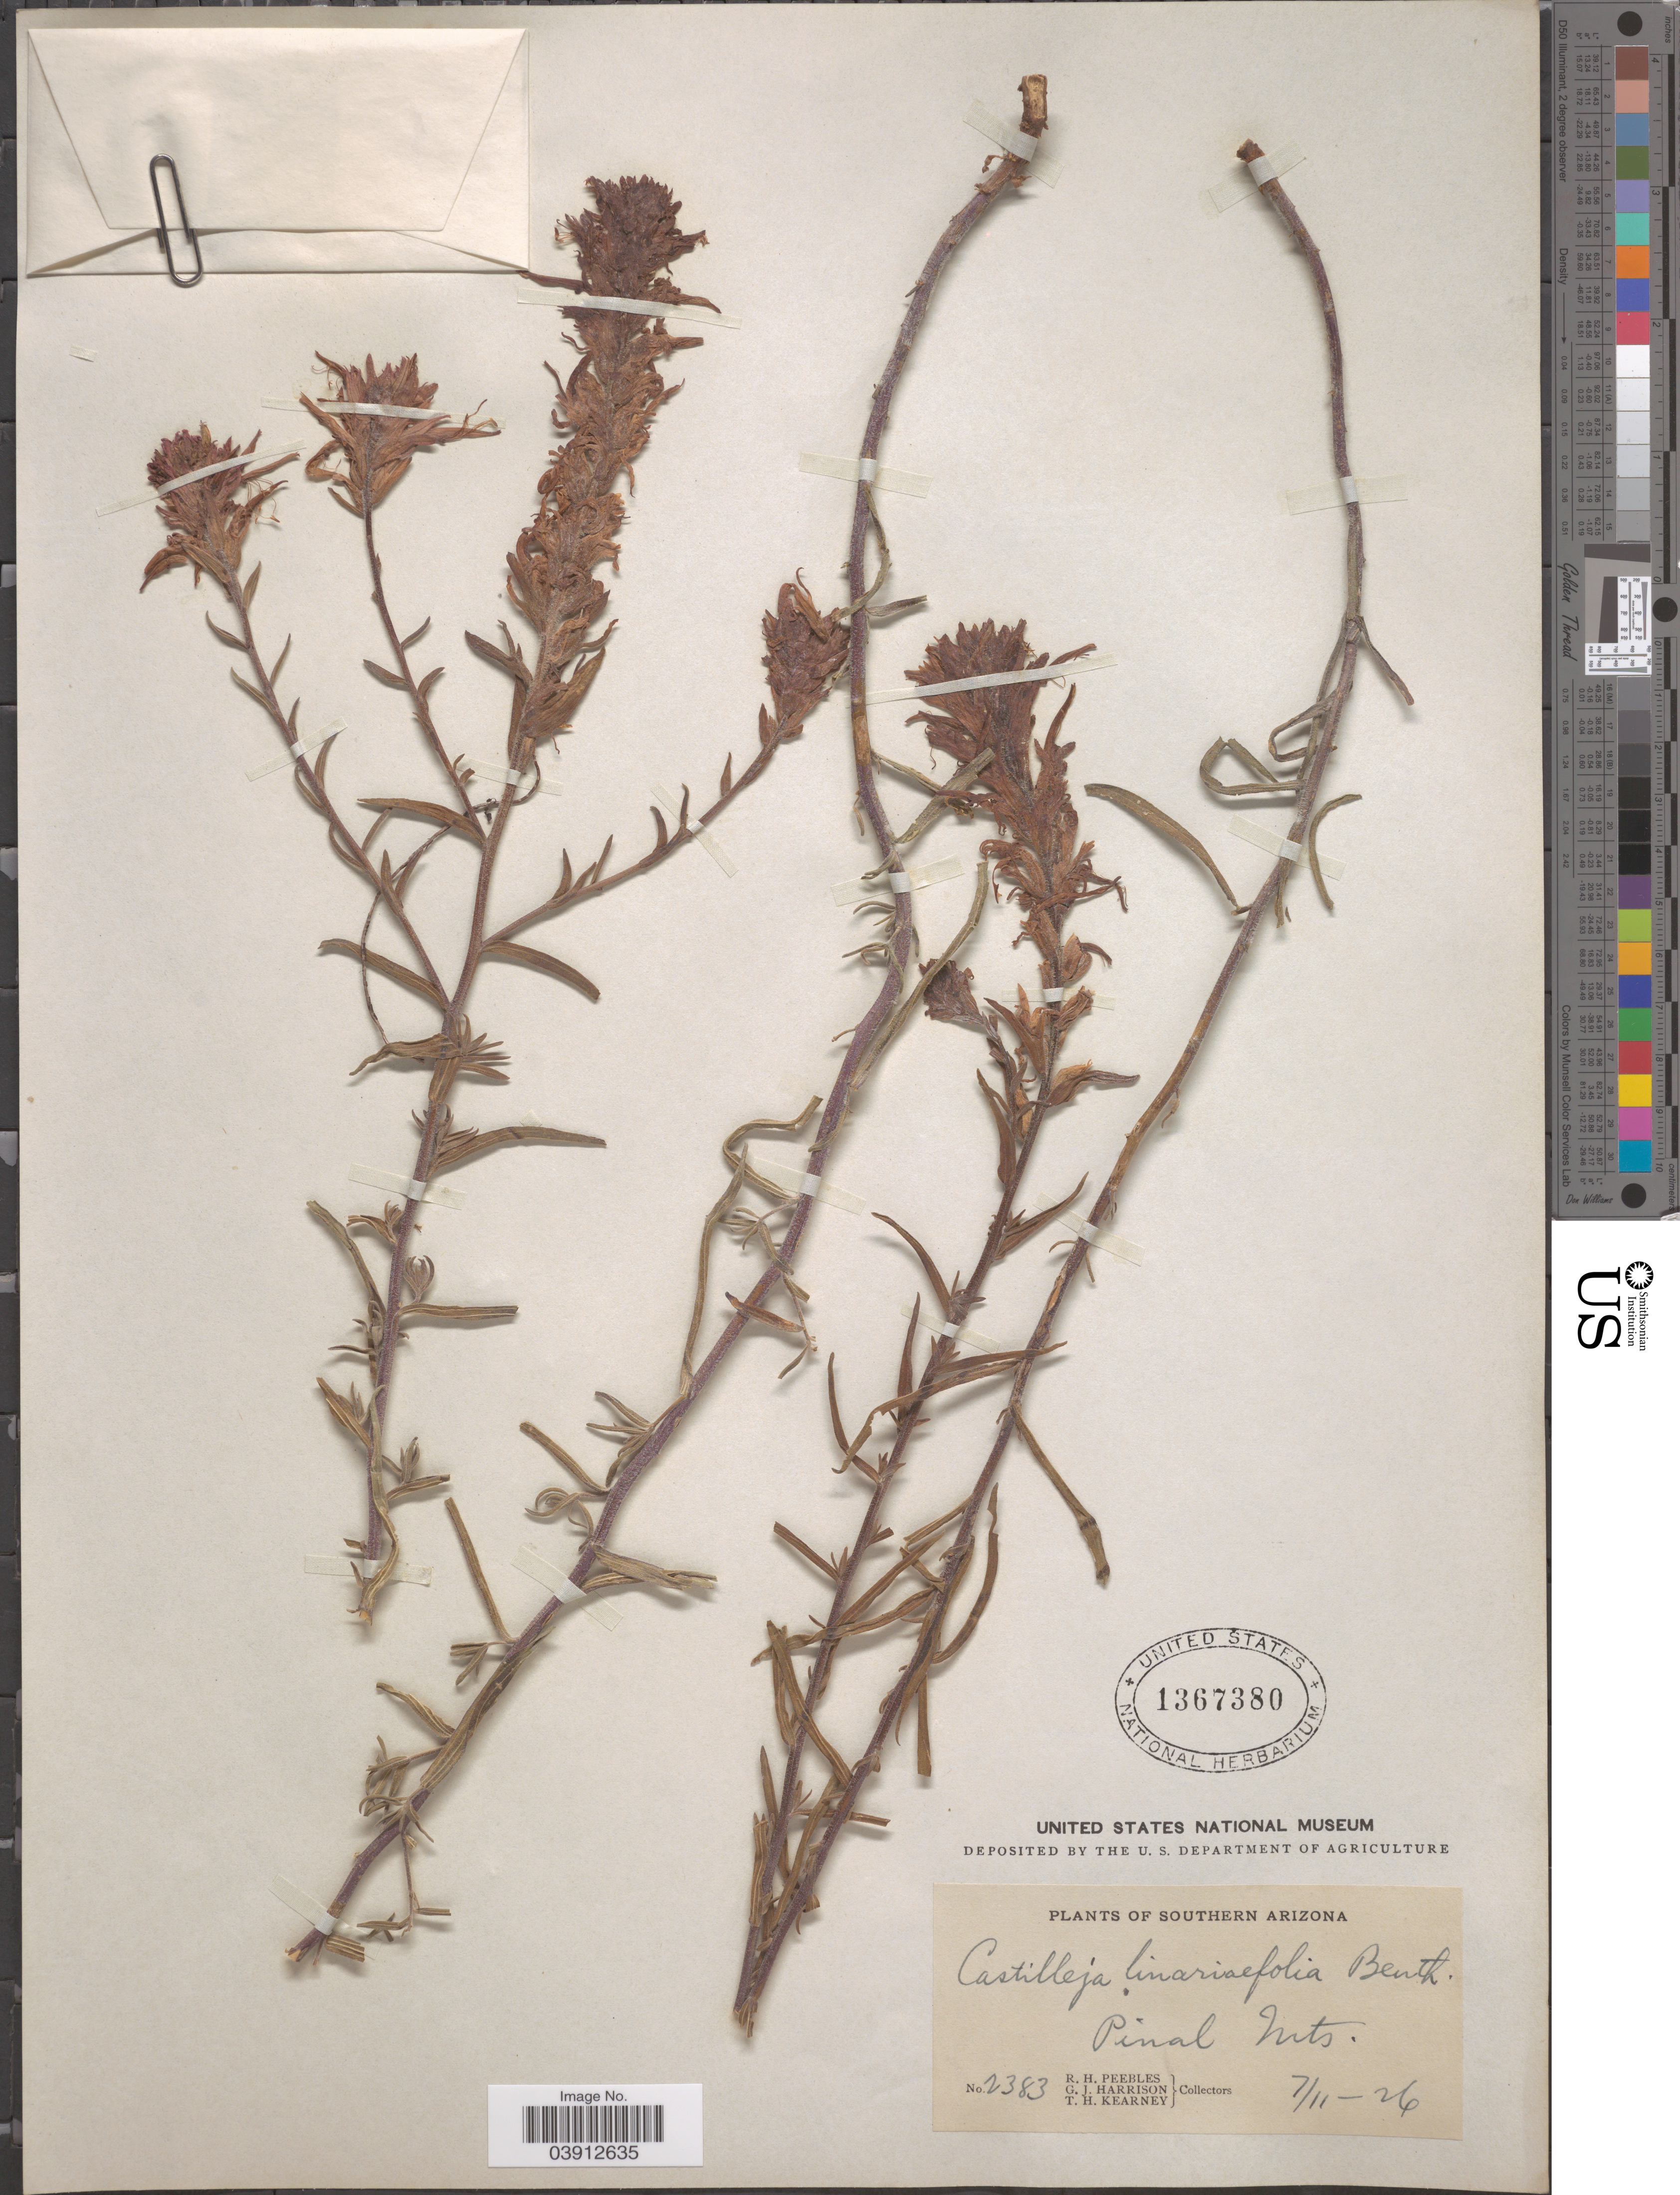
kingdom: Plantae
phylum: Tracheophyta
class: Magnoliopsida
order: Lamiales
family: Orobanchaceae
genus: Castilleja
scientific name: Castilleja linariifolia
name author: Benth.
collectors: R. H. Peebles, G. J. Harrison & T. H. Kearney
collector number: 2383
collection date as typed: Transcribed d/m/y: 11/7/26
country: United States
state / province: Arizona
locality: Southern Arizona. Pinal Mts.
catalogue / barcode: US 1367380